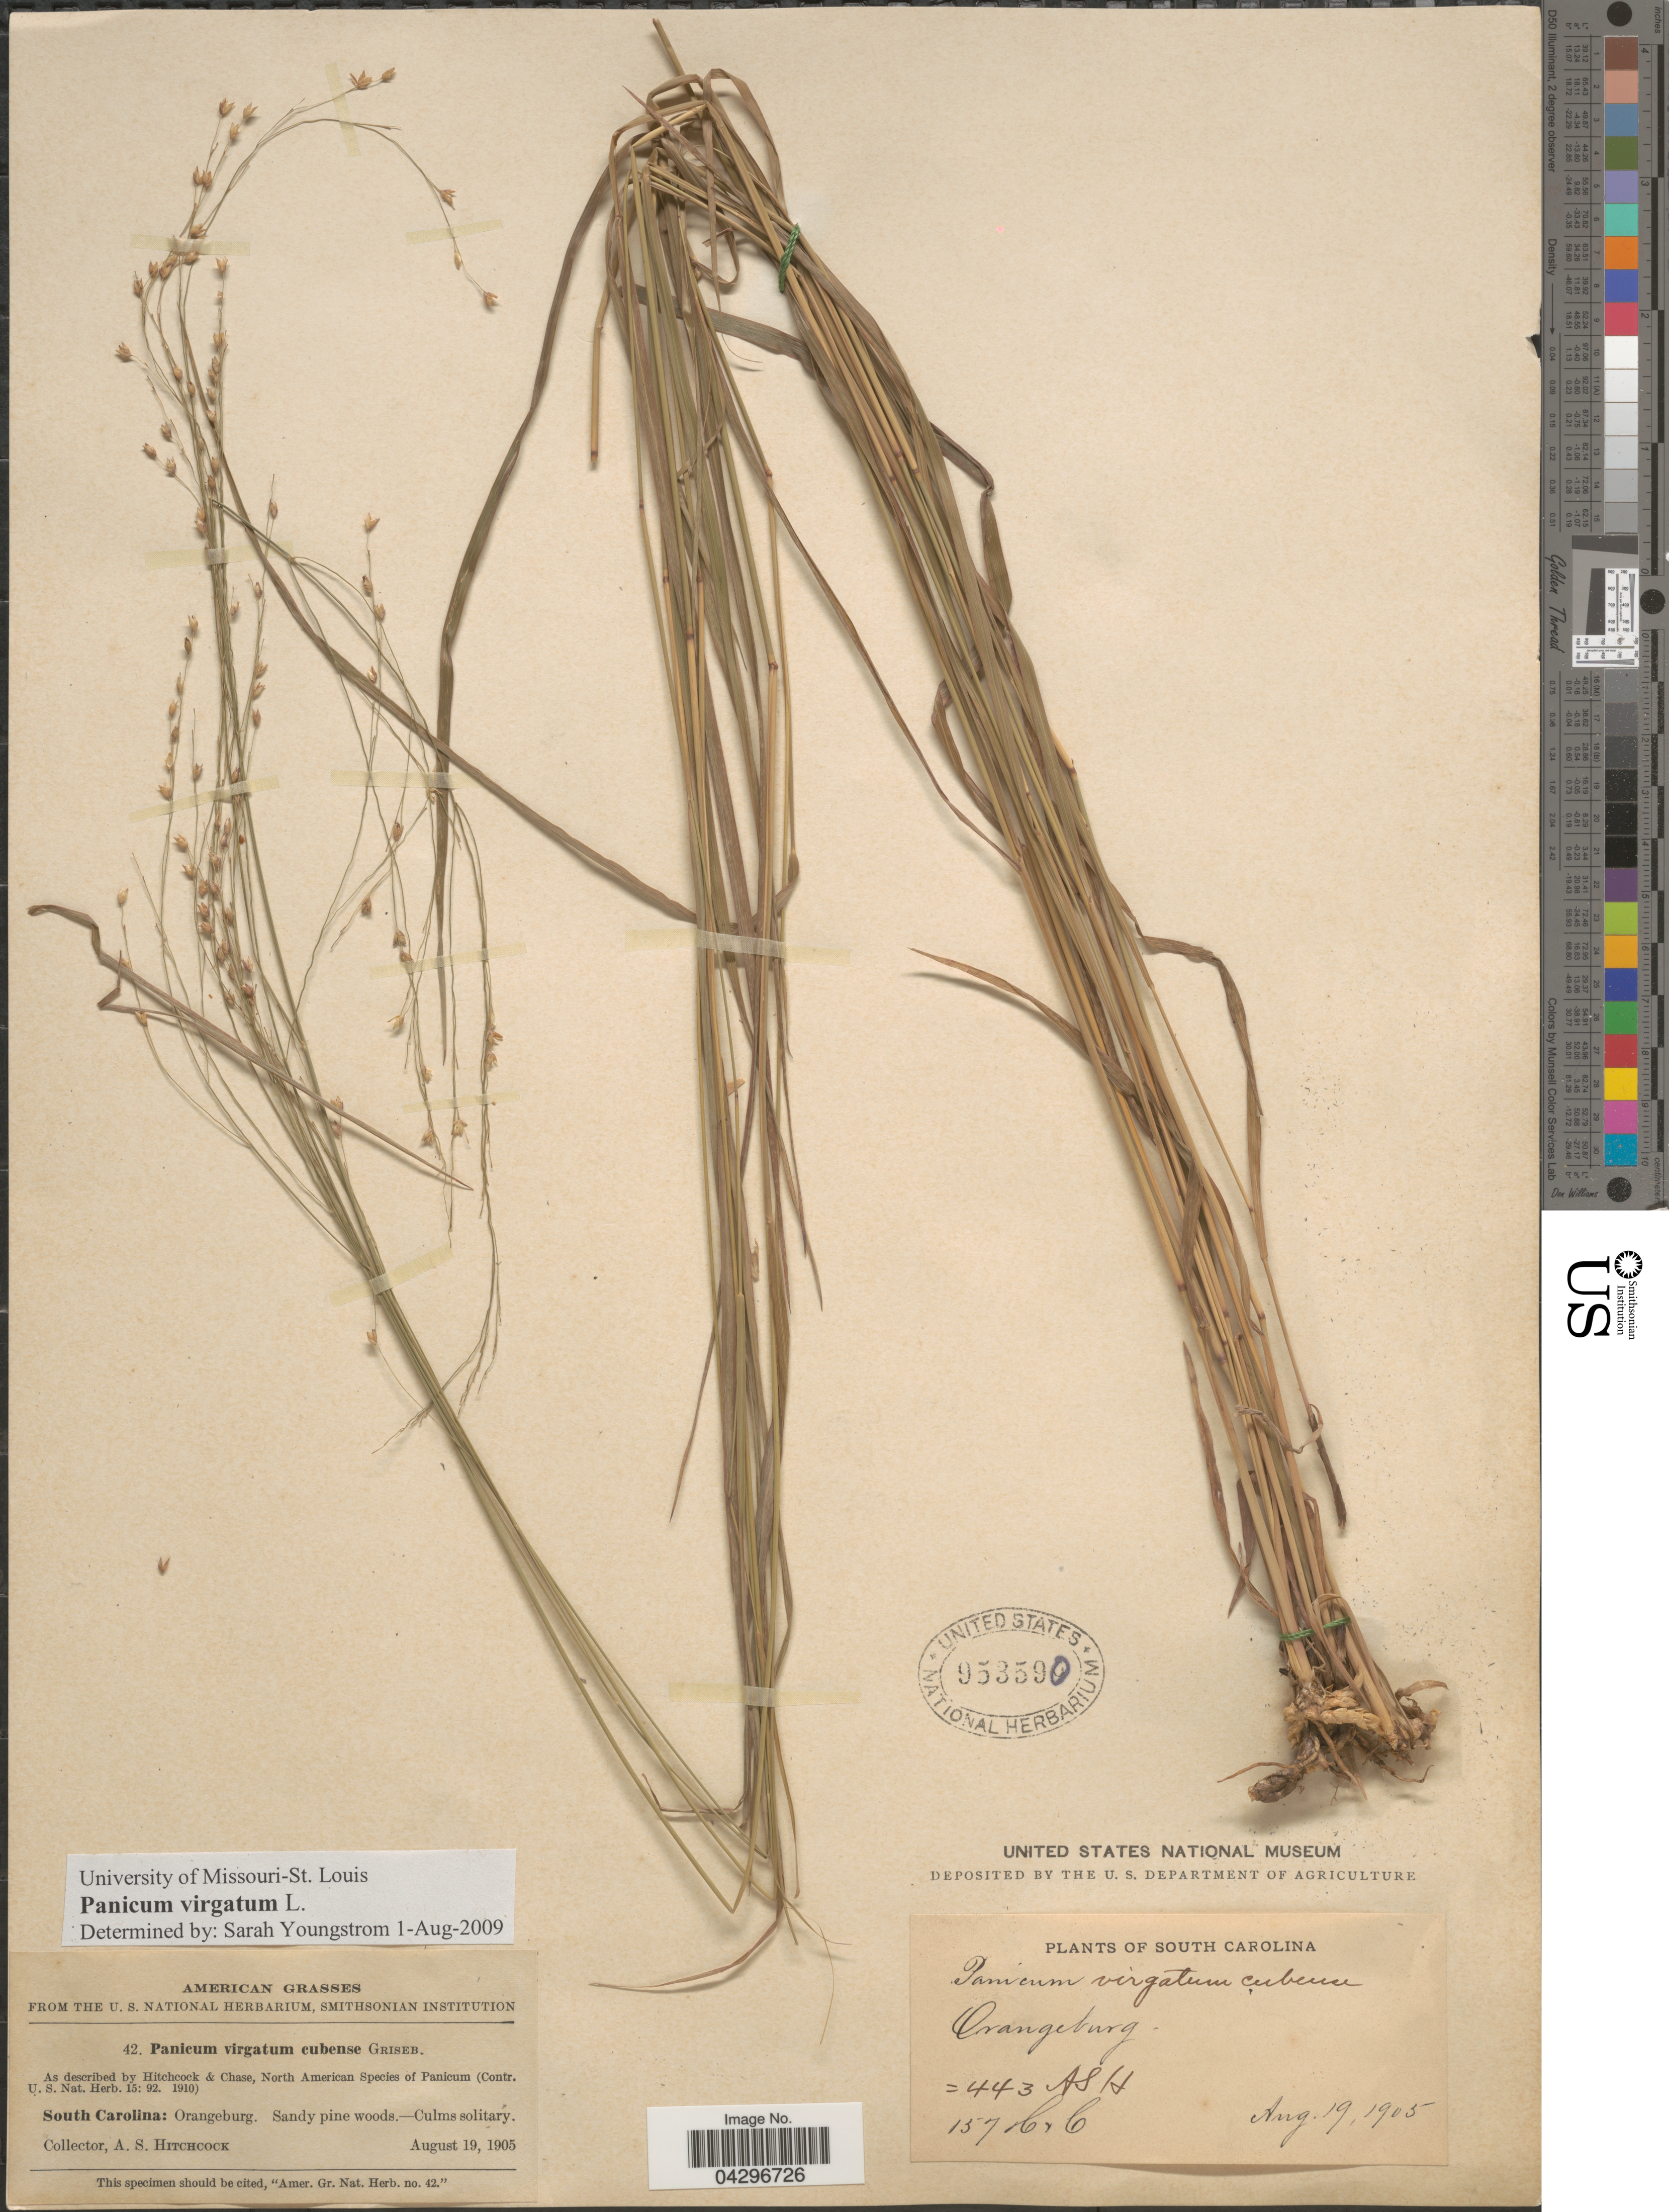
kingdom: Plantae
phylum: Tracheophyta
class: Liliopsida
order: Poales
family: Poaceae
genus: Panicum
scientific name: Panicum virgatum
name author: L.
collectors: A. S. Hitchcock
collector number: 42/157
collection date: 1905-08-19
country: United States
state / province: South Carolina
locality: Orangeburg.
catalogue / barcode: US 953590